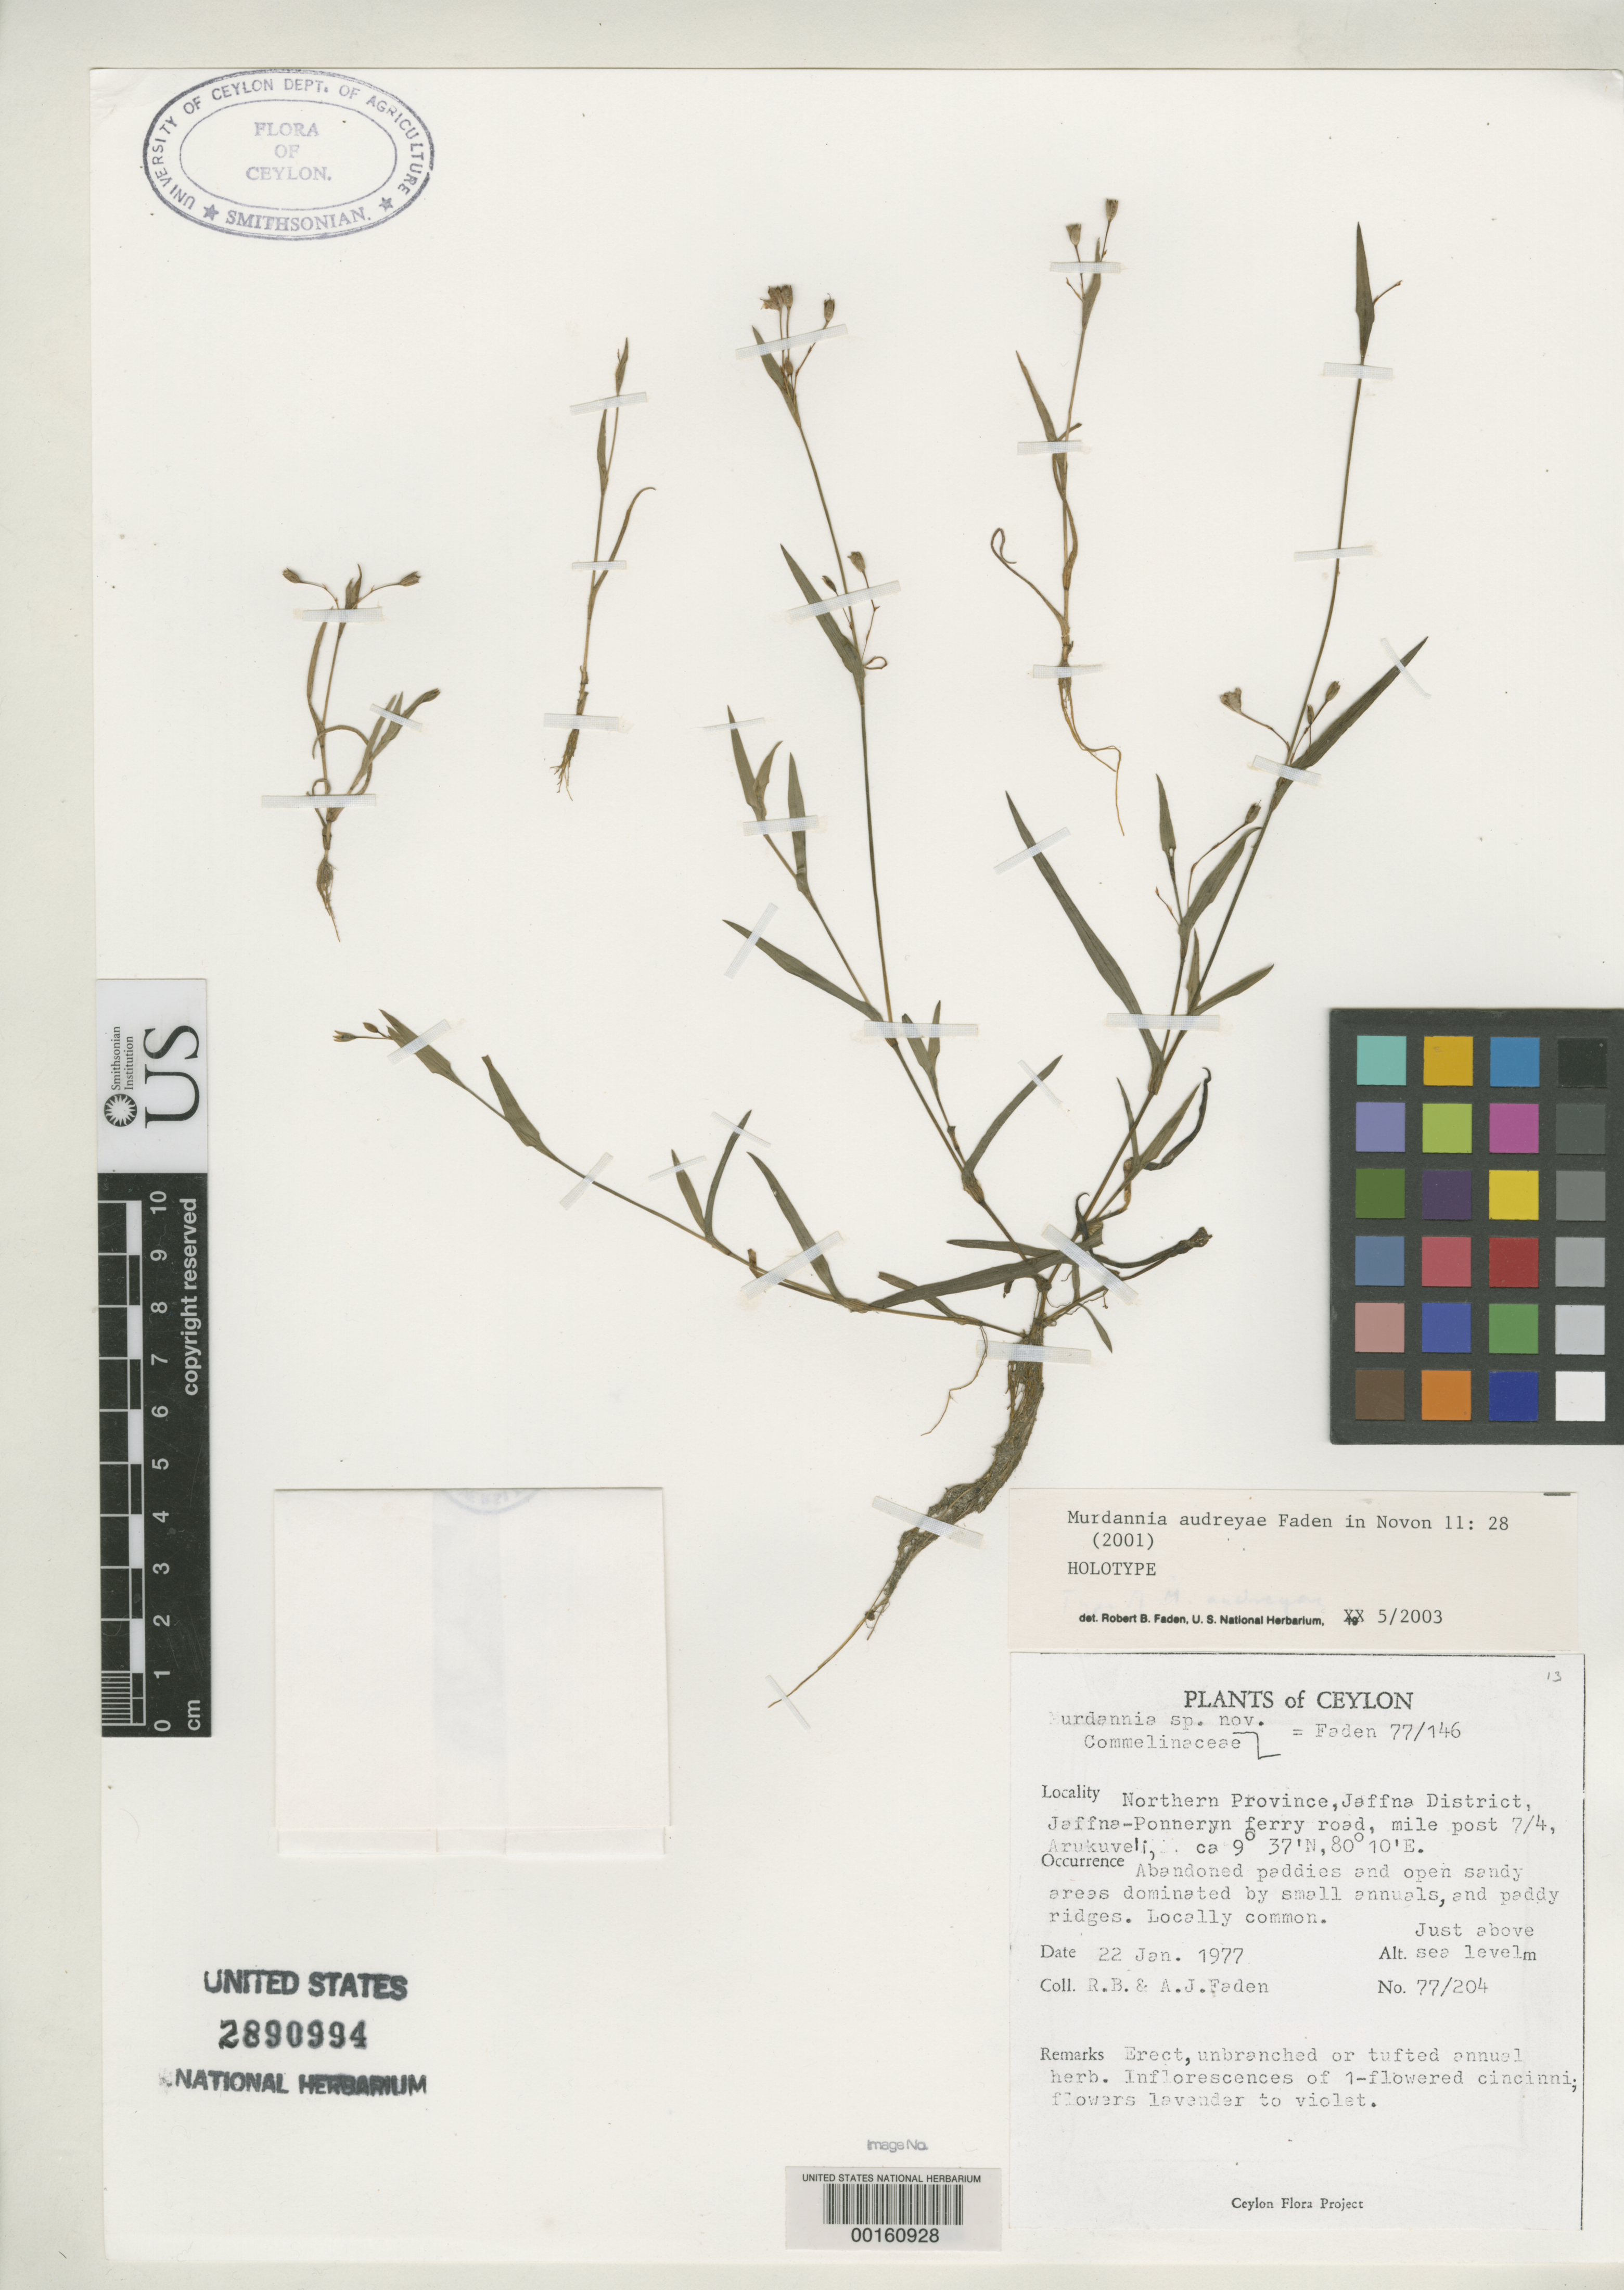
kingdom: Plantae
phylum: Tracheophyta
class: Liliopsida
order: Commelinales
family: Commelinaceae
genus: Murdannia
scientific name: Murdannia audreyae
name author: Faden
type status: Holotype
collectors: R. B. Faden & A. J. Faden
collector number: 77/204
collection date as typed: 22 Jan 1977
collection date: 1977-01-22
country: Sri Lanka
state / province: Northern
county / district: Jaffna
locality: Jaffna - Poonneryn ferry road, mile post 7/4, Aruluveli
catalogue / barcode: US 2890994